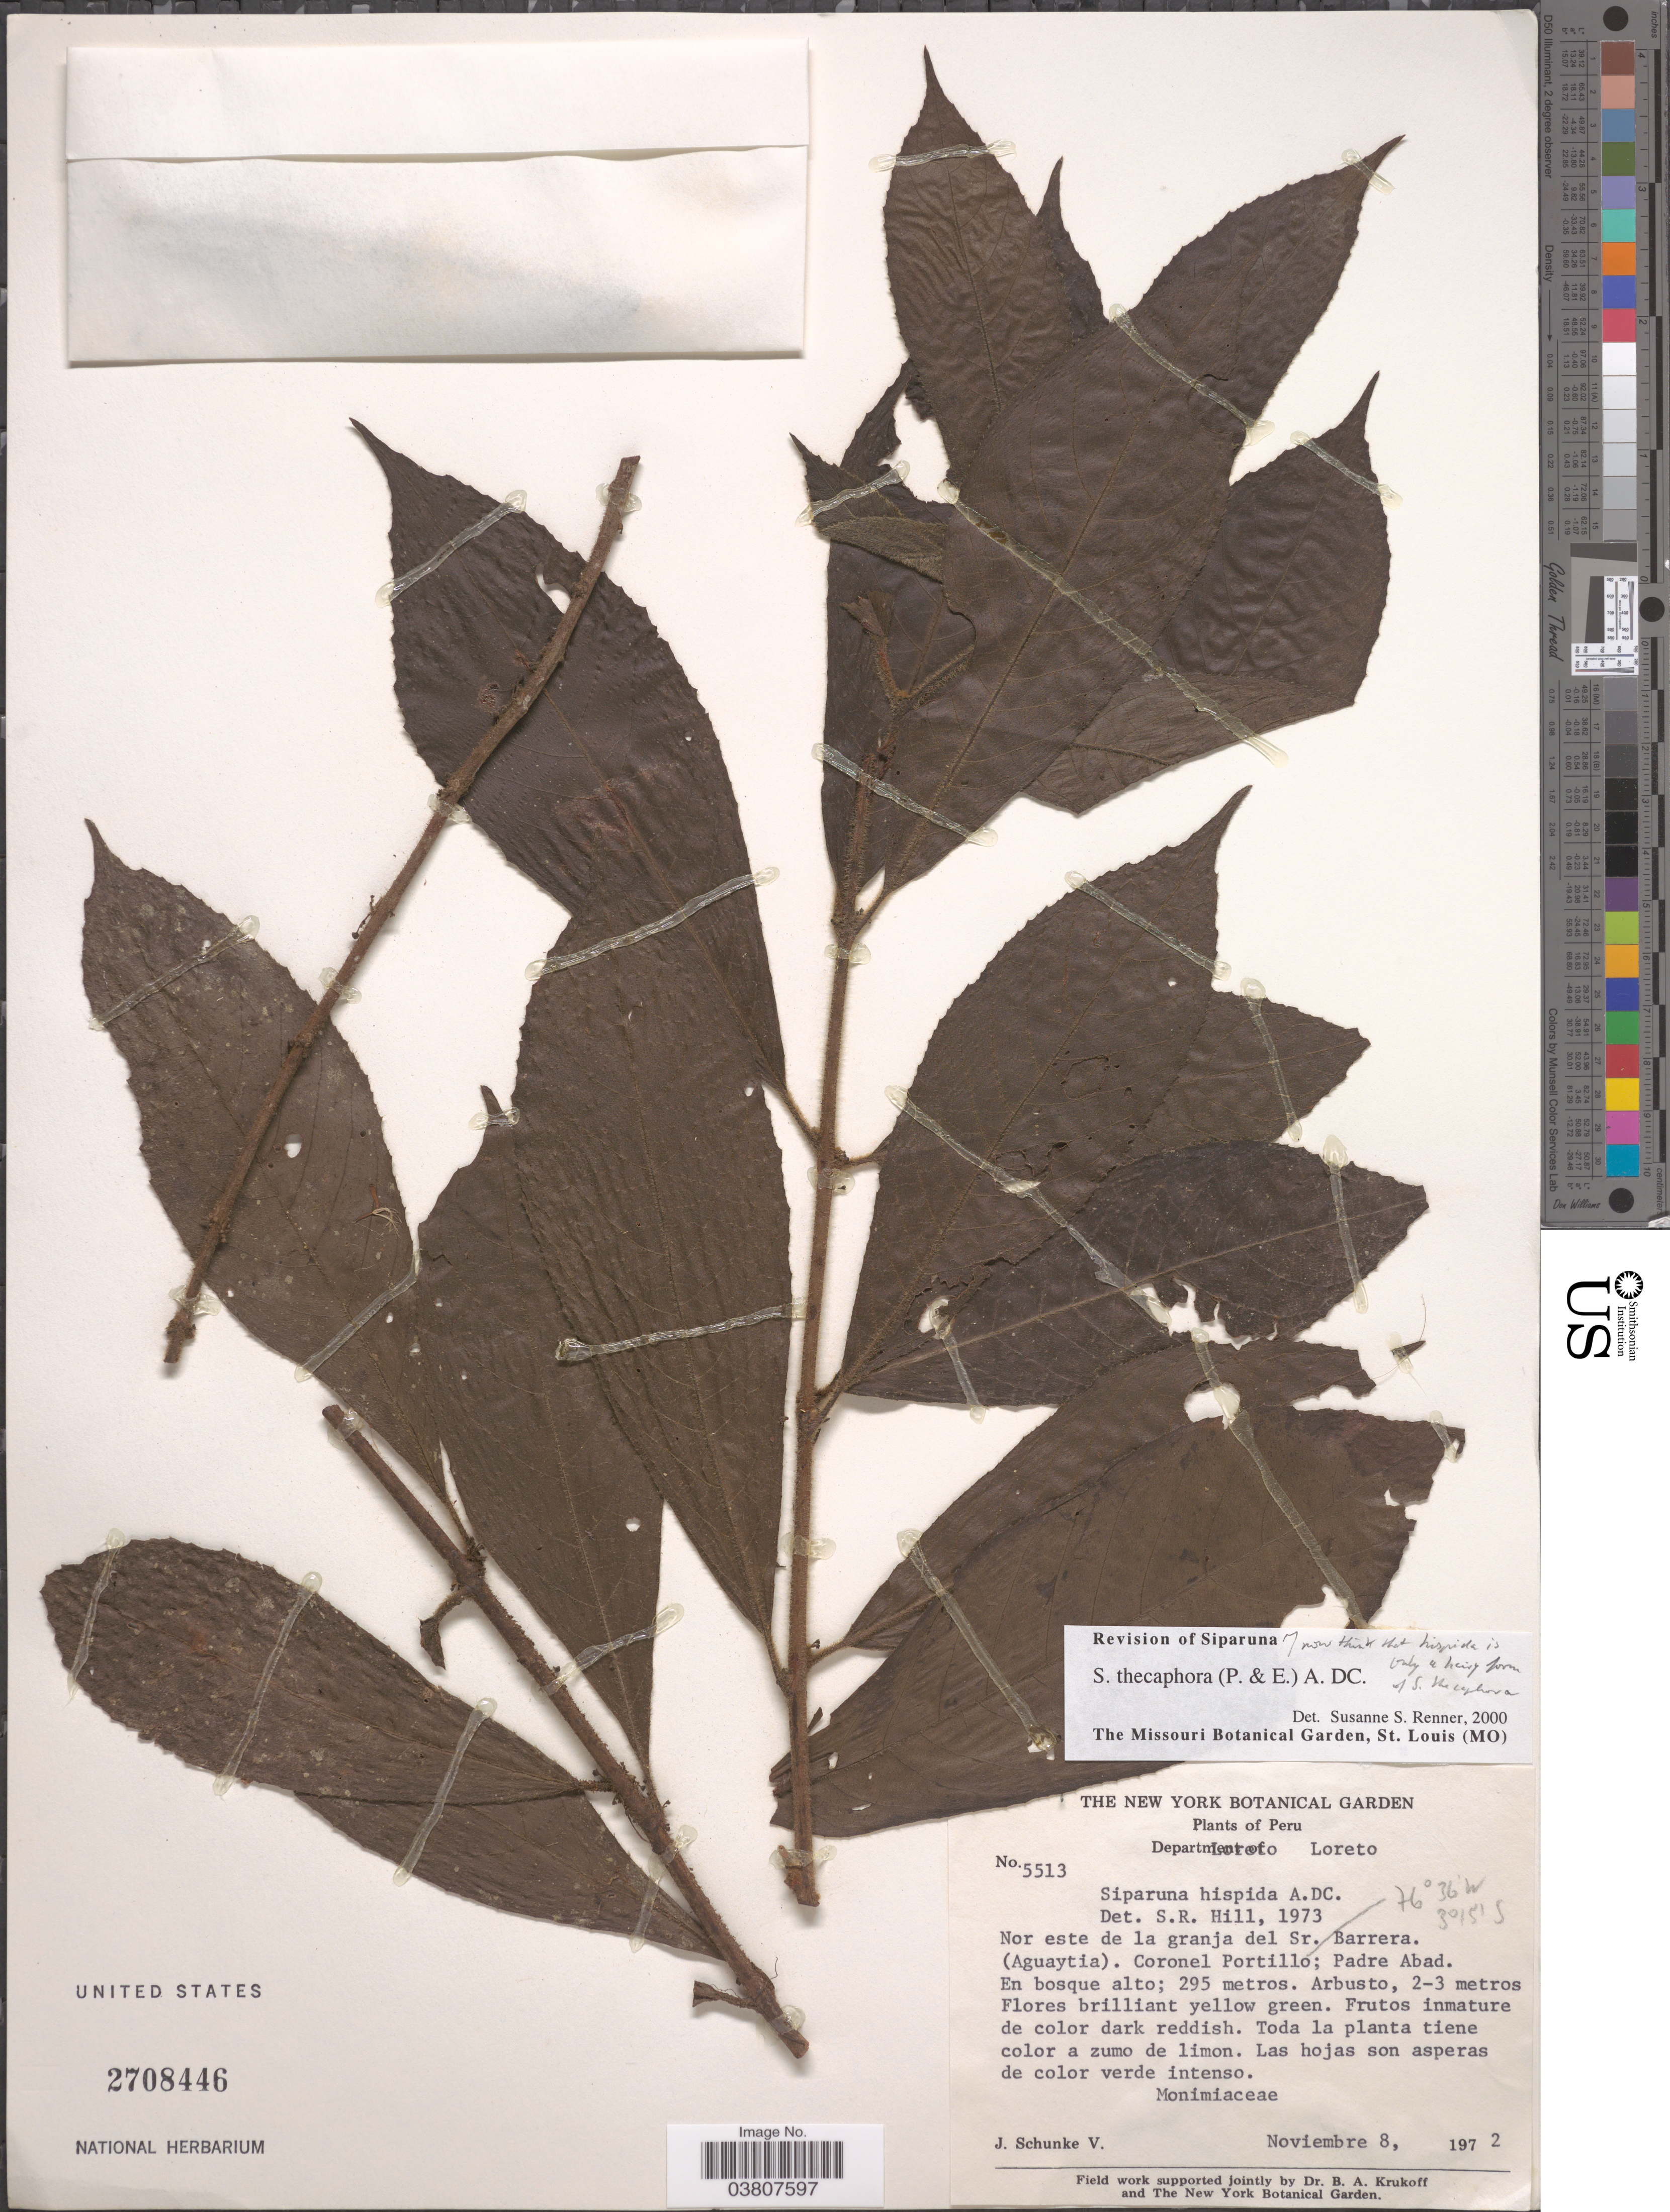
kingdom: Plantae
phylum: Tracheophyta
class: Magnoliopsida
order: Laurales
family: Siparunaceae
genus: Siparuna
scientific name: Siparuna thecaphora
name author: (Poepp. & Endl.) A. DC.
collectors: J. Schunke Vigo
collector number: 5513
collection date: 1972-11-08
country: Peru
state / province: Loreto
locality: Department of Loreto. Nor este de la granja del Sr. Barrera. (Aguaytia). Coronel Portillo; Padre Abad.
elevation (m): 295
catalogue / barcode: US 2708446